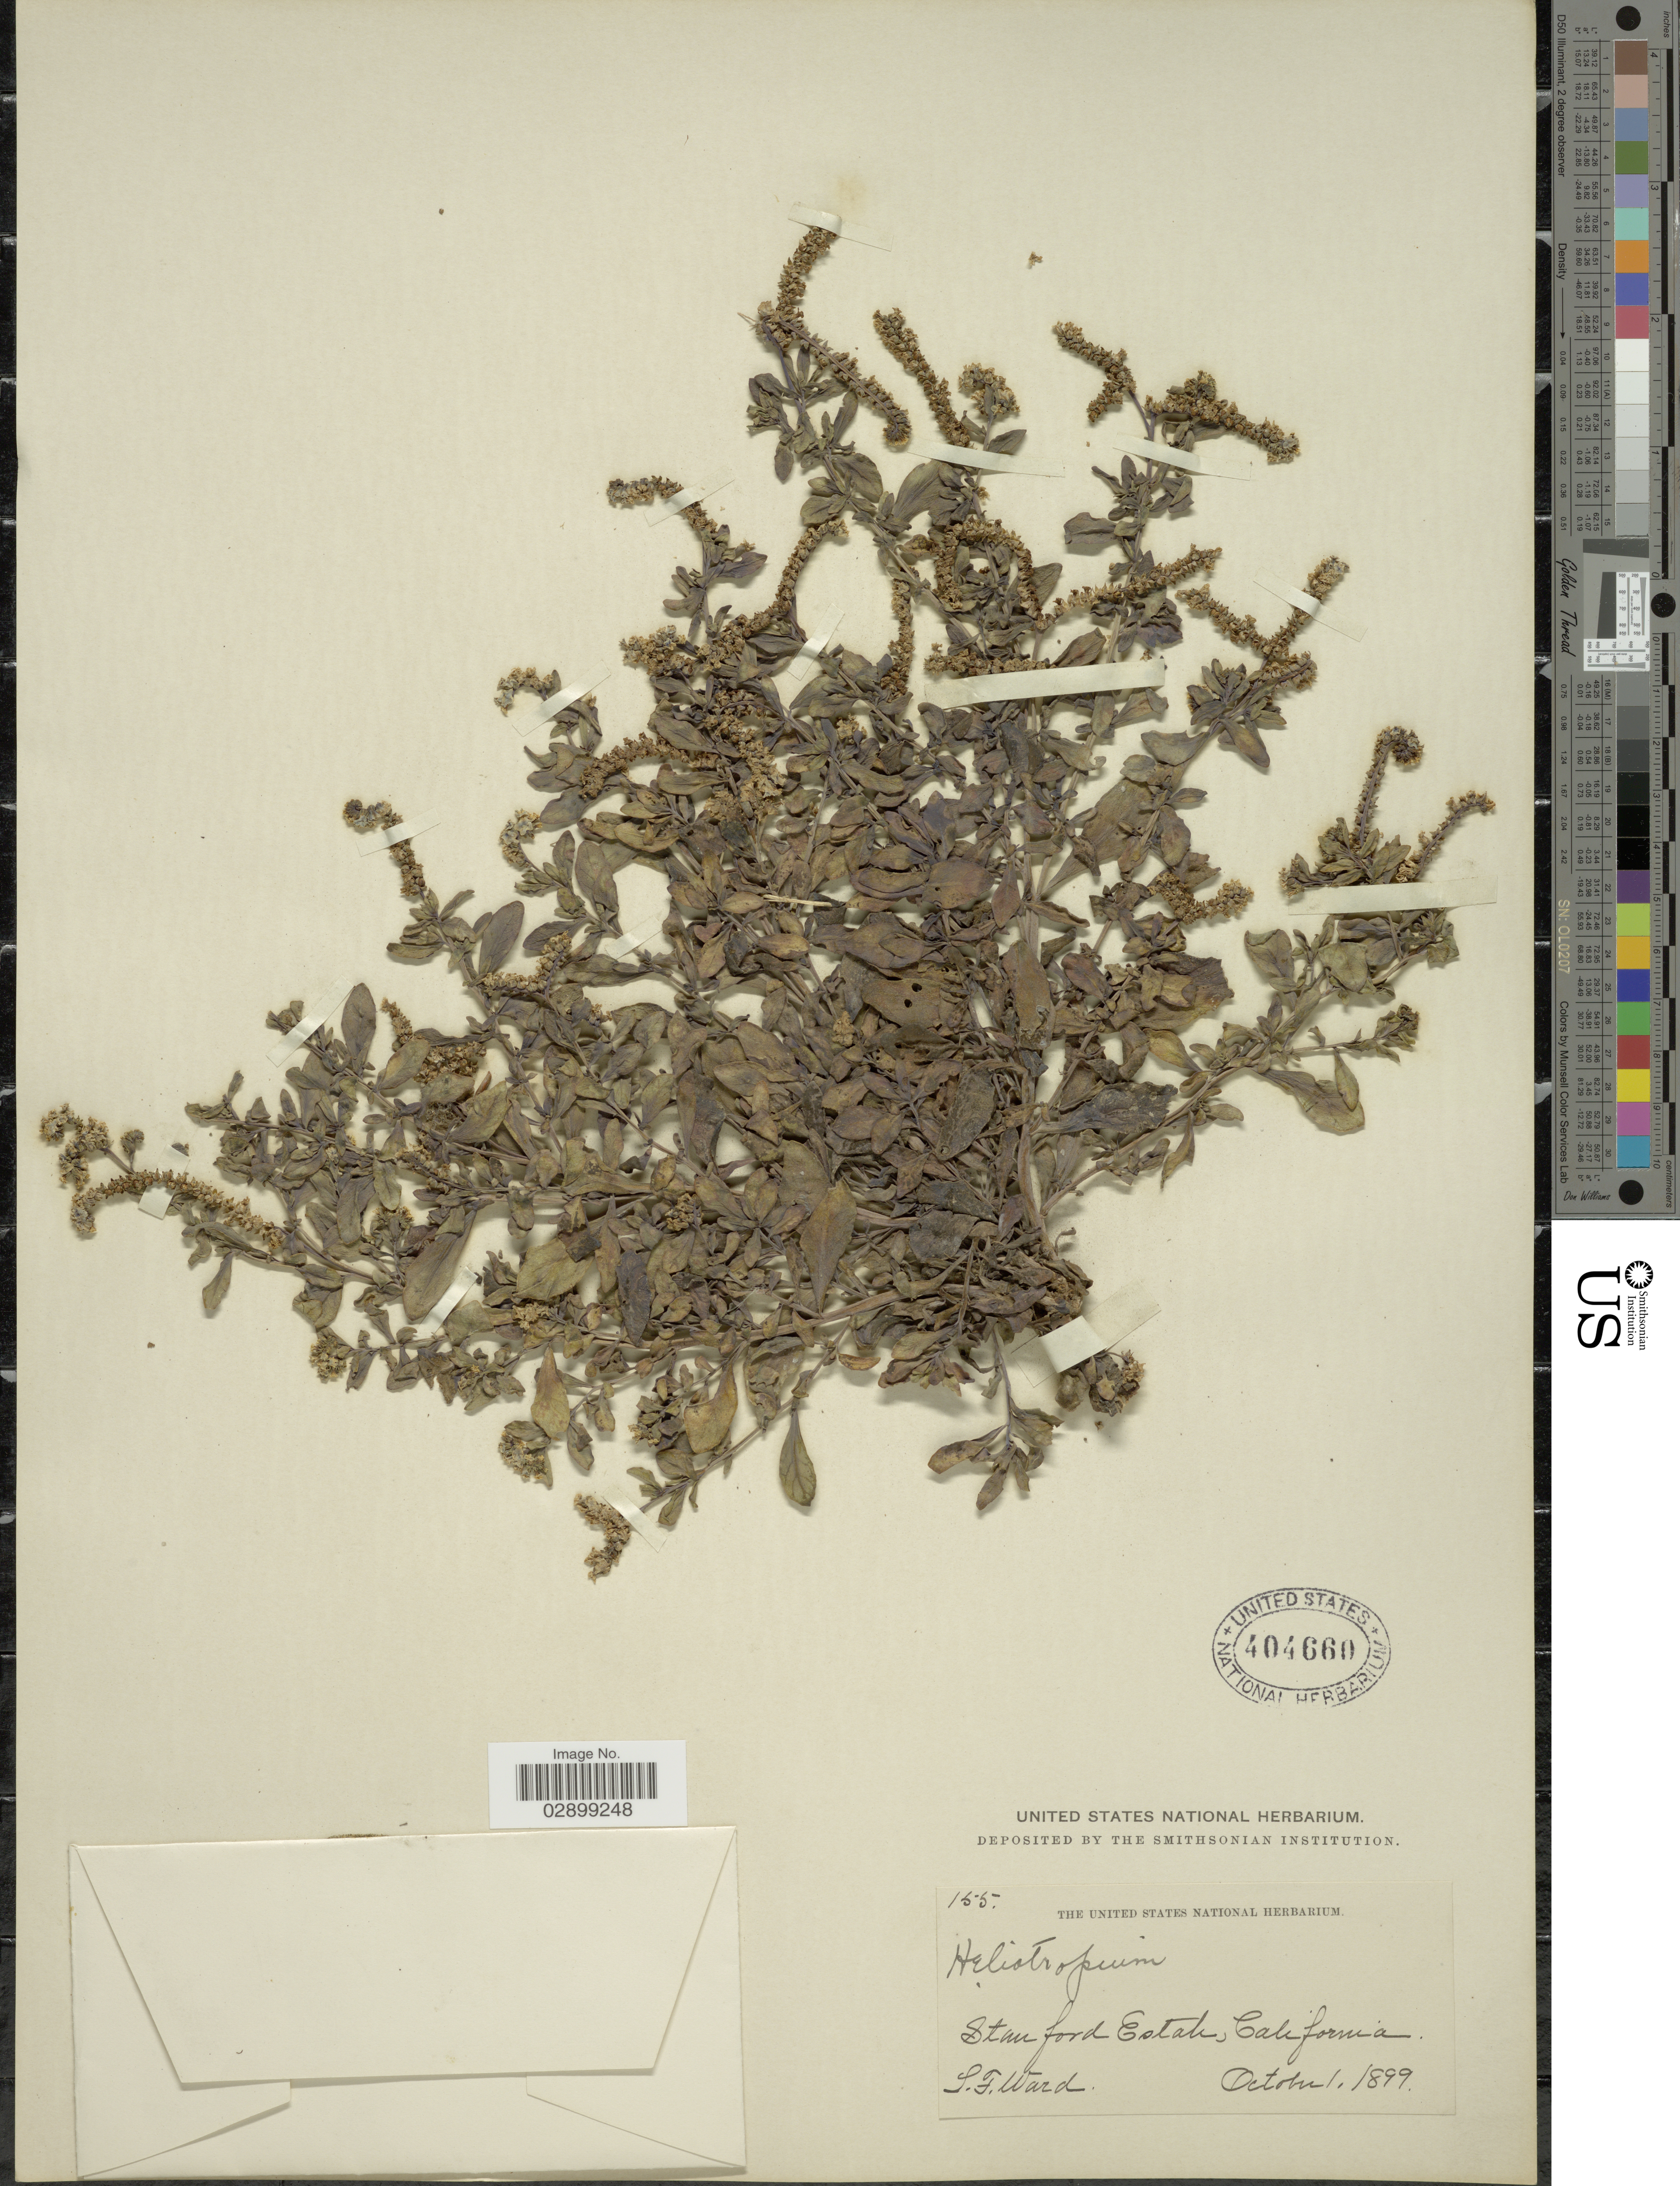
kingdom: Plantae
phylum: Tracheophyta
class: Magnoliopsida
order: Boraginales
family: Heliotropiaceae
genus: Heliotropium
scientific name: Heliotropium curassavicum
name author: L.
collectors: L. Ward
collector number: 155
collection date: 1899-10-01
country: United States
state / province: California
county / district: Santa Clara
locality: Stanford Estate.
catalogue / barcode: US 404660